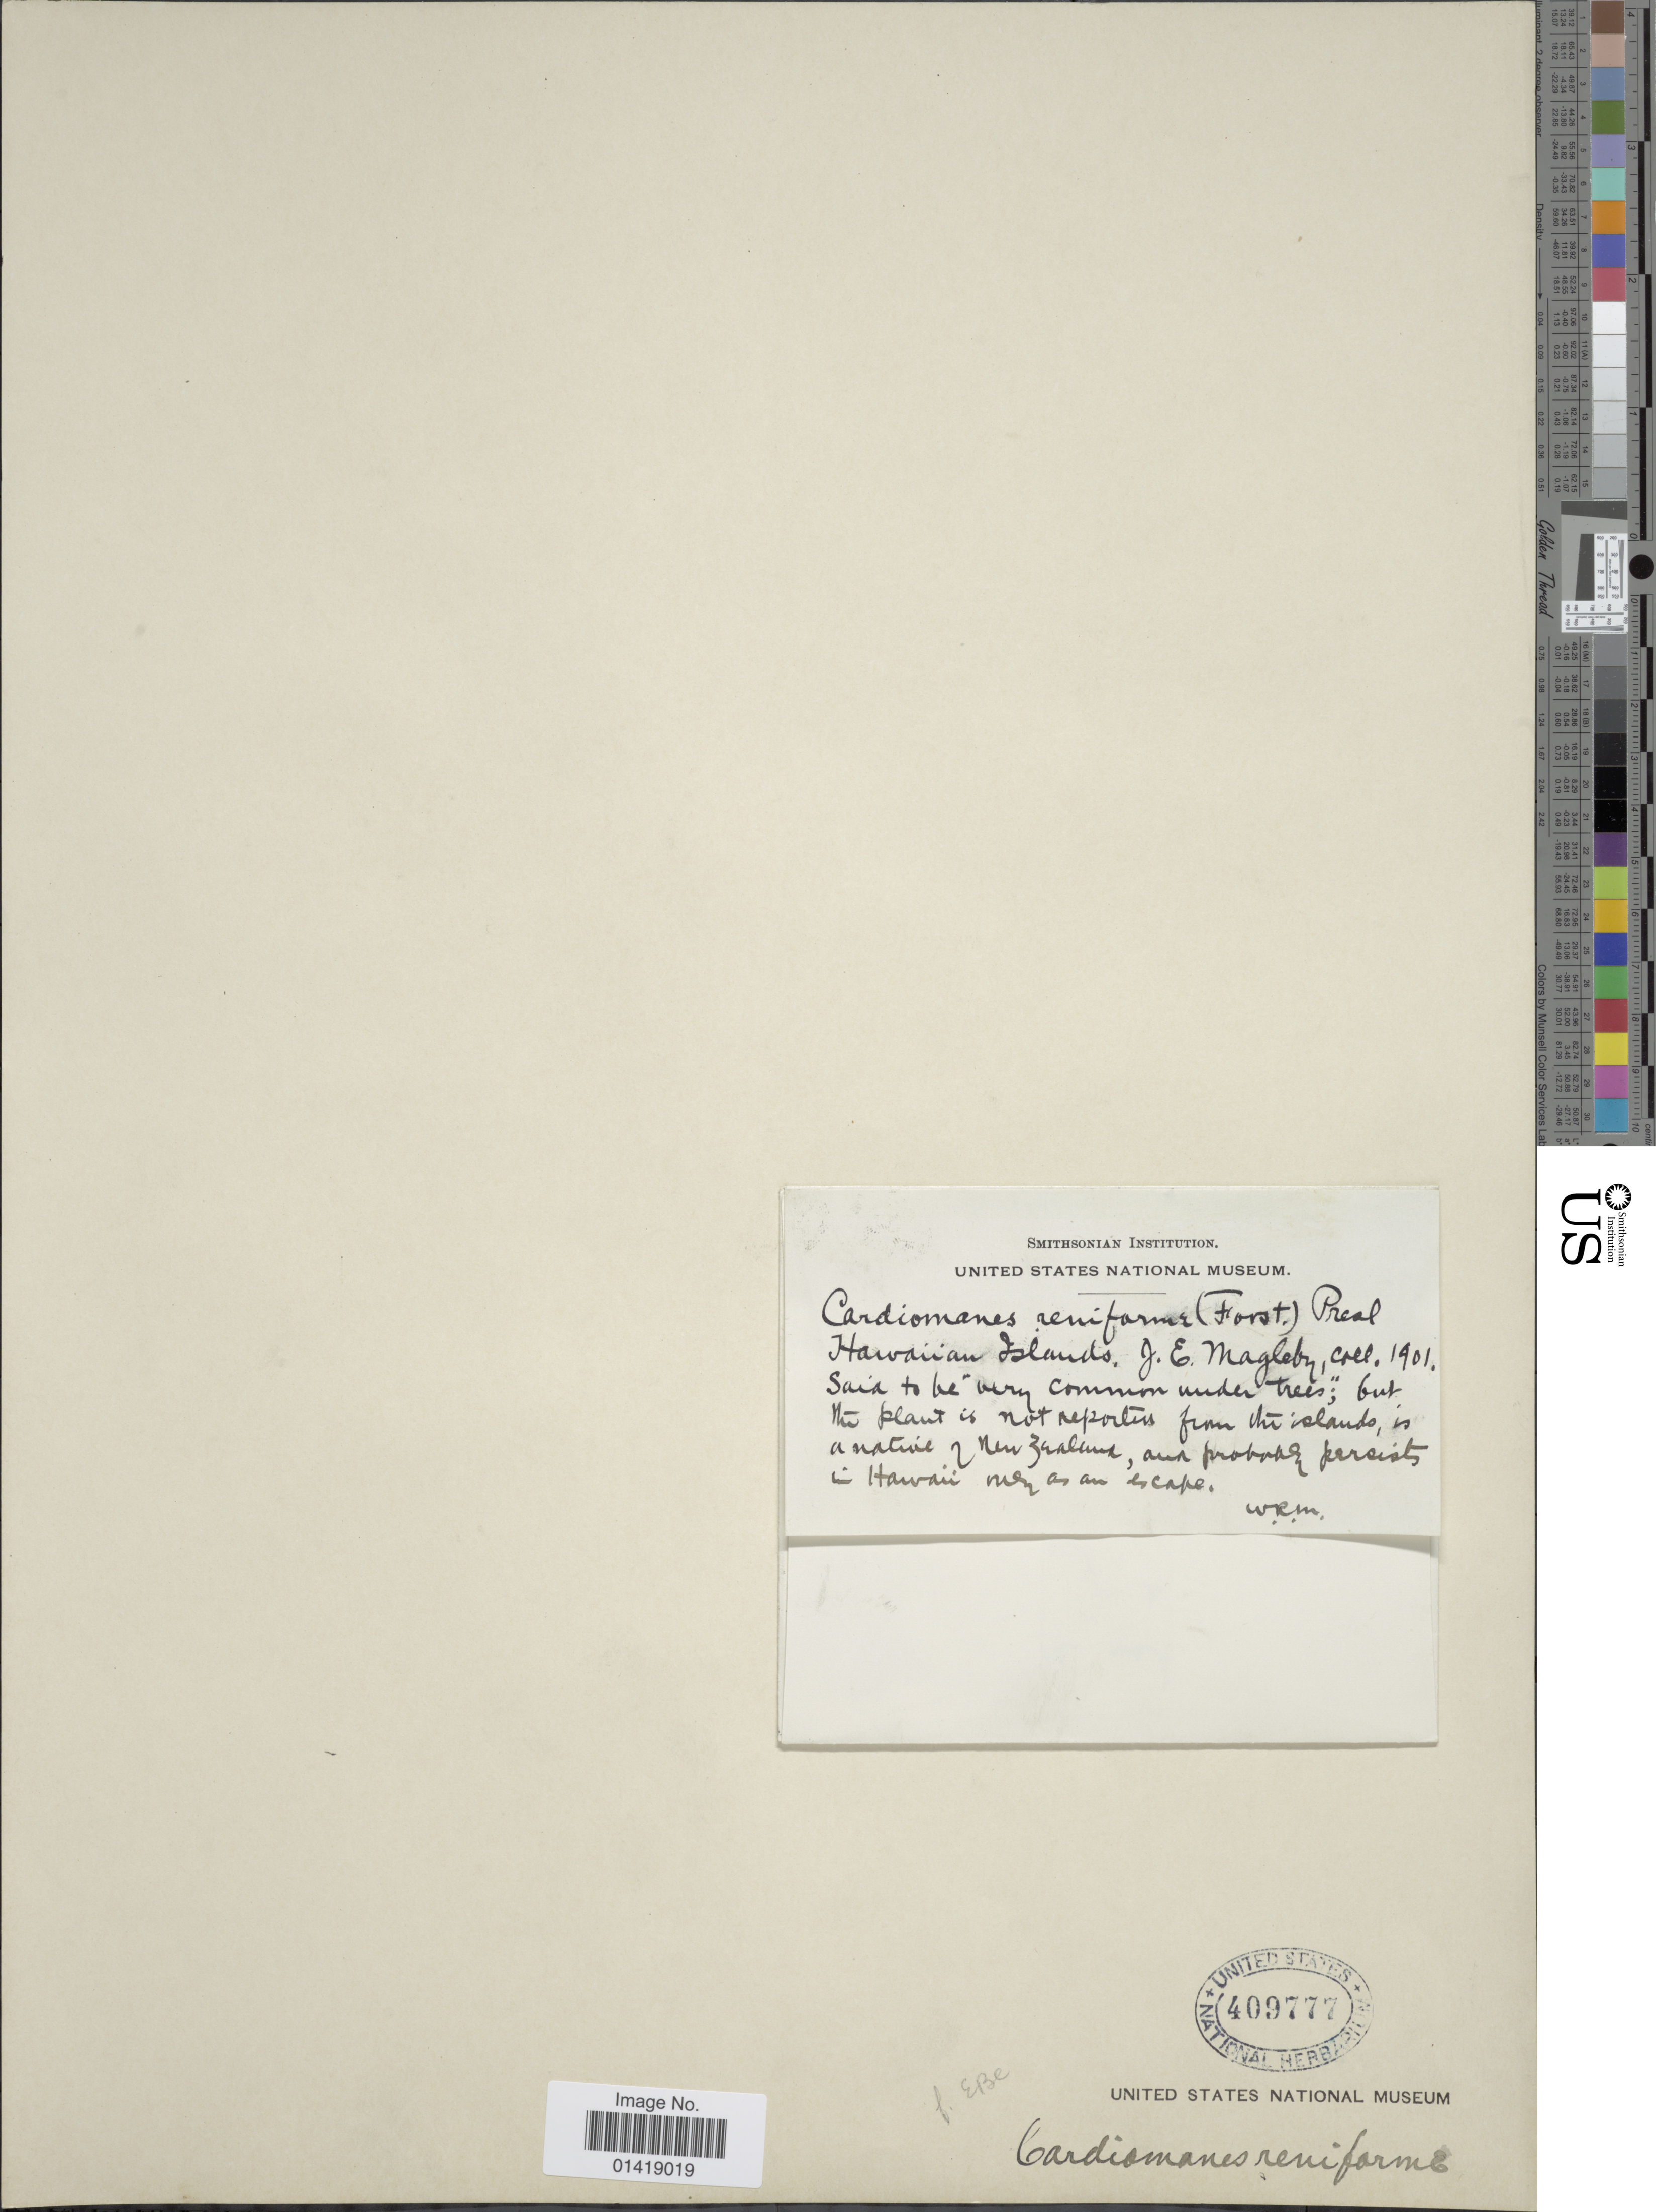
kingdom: Plantae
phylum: Tracheophyta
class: Polypodiopsida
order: Hymenophyllales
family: Hymenophyllaceae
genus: Hymenophyllum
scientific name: Hymenophyllum nephrophyllum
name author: Ebihara & K. Iwats.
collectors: J. Magleby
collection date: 1901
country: United States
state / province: Hawaii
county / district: Hawaii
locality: Hawaiian Islands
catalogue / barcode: US 409777